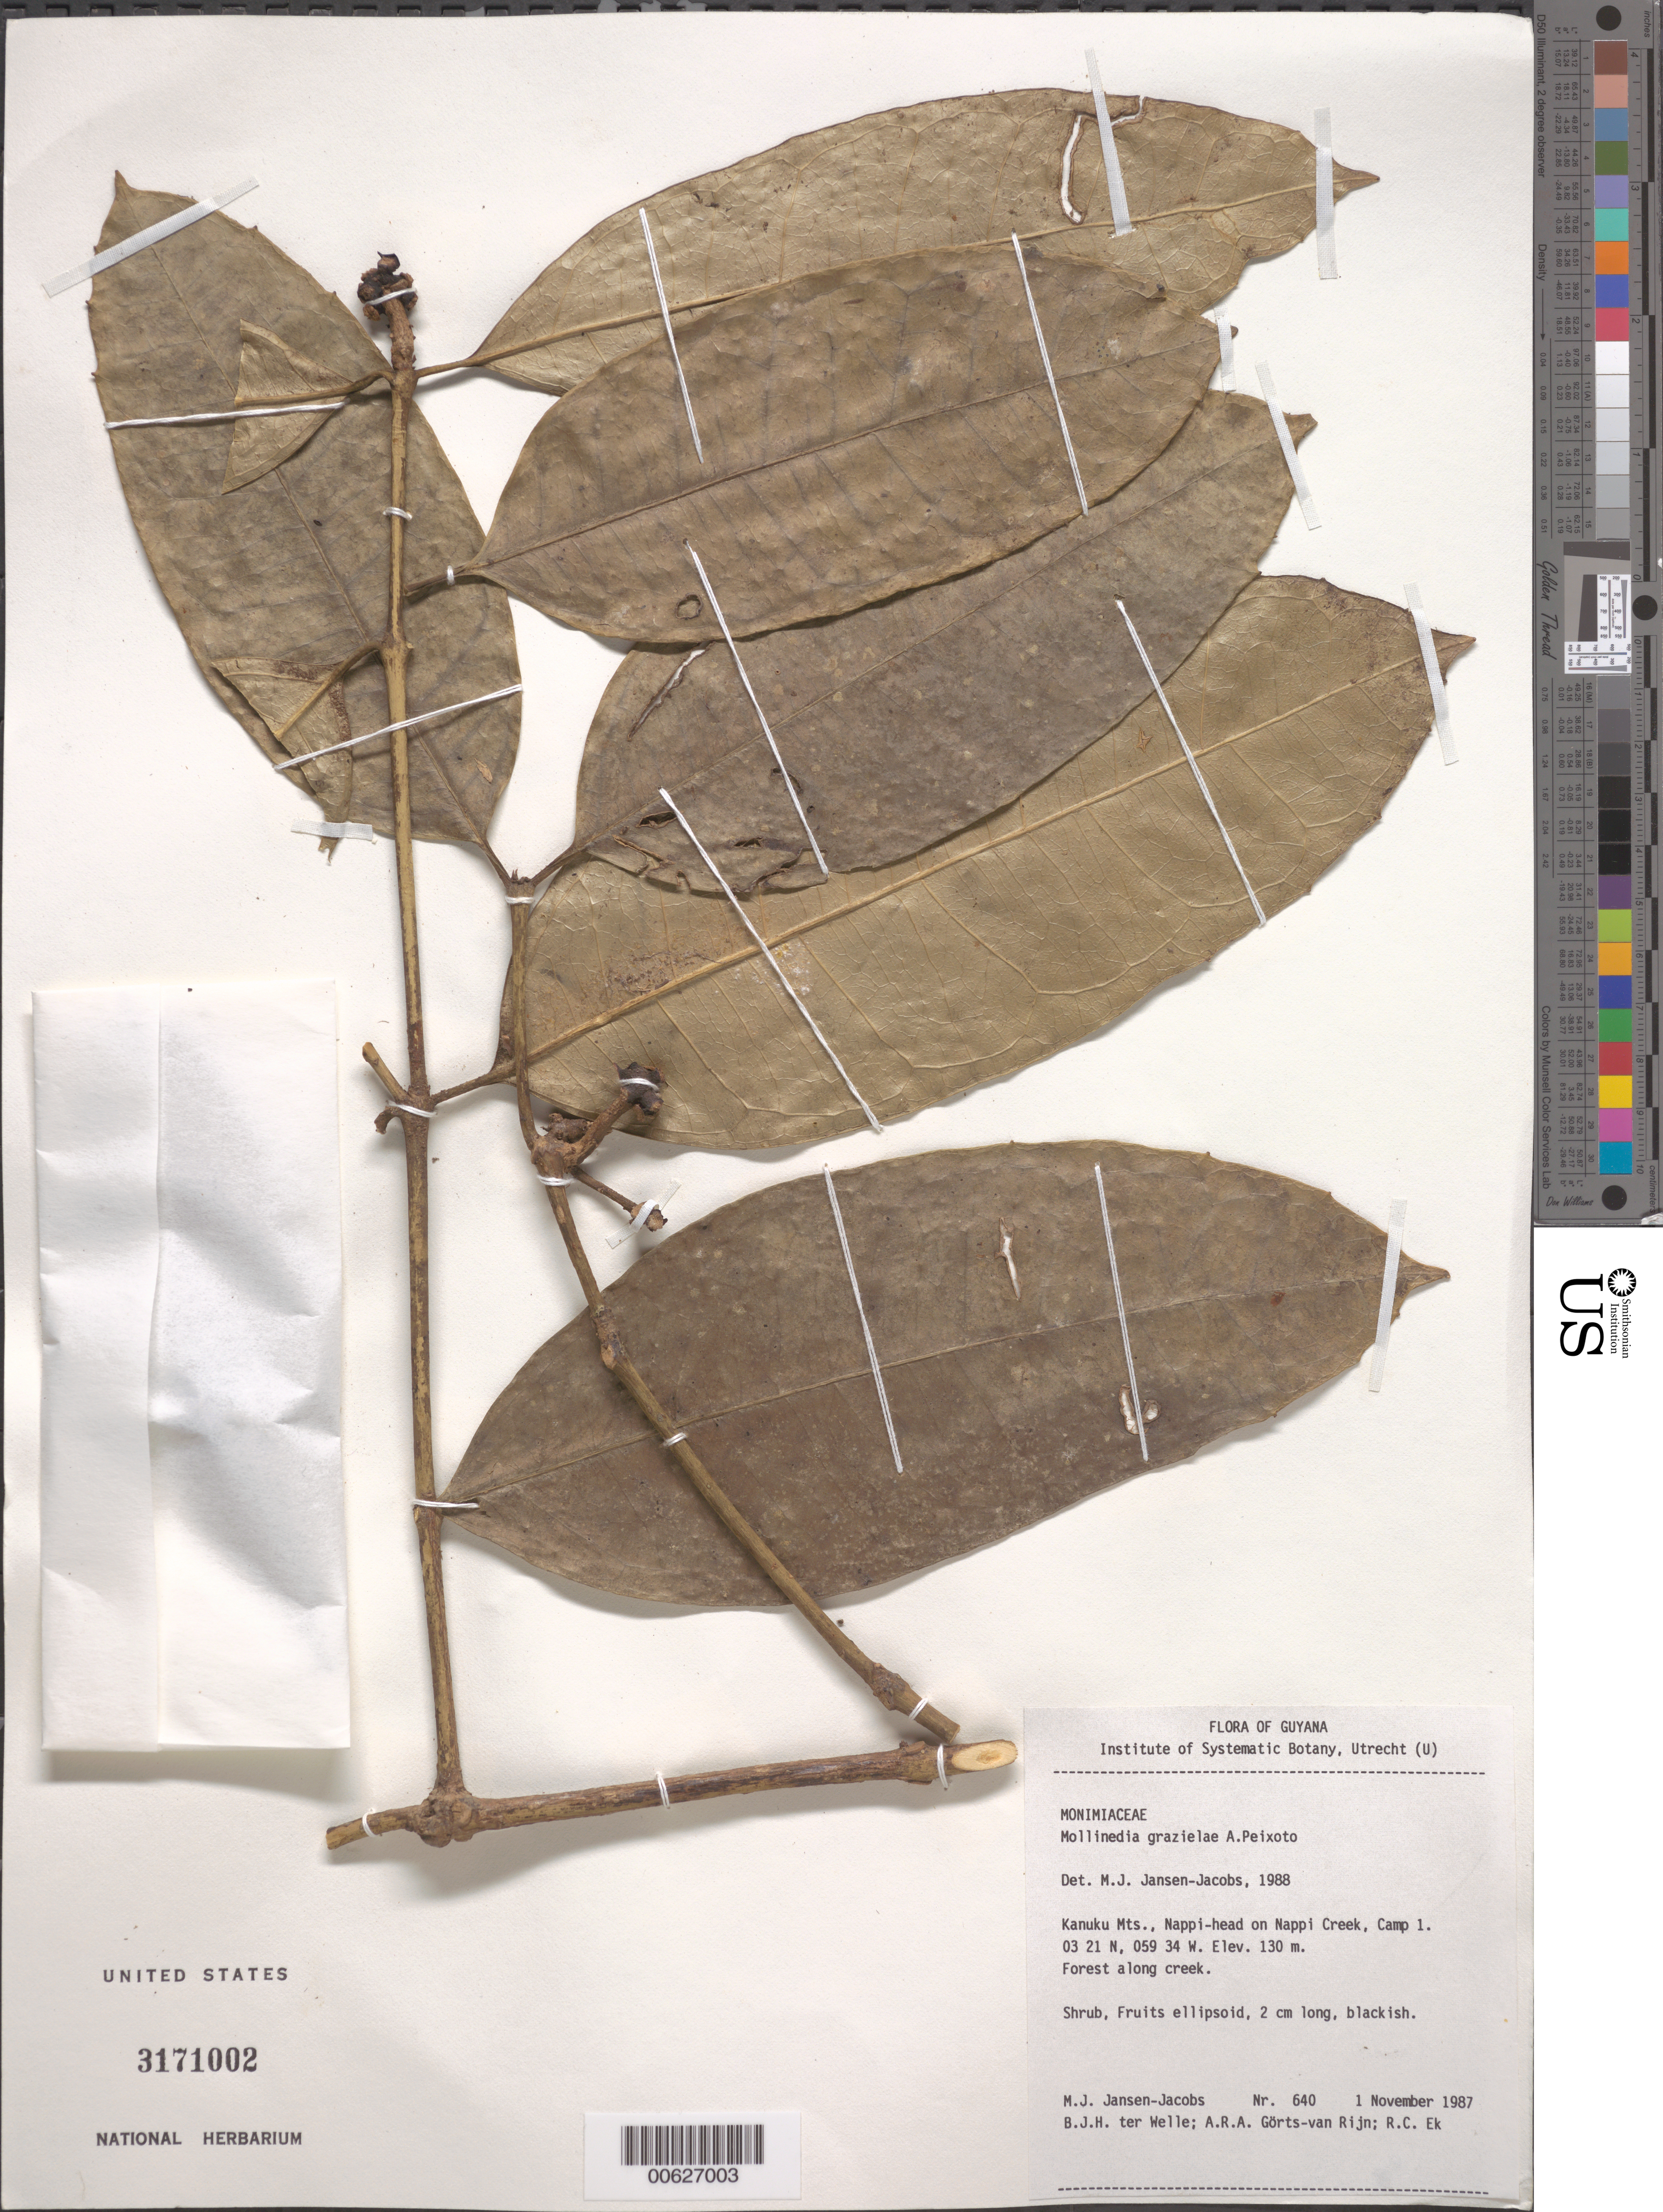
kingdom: Plantae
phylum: Tracheophyta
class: Magnoliopsida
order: Laurales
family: Monimiaceae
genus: Mollinedia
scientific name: Mollinedia grazielae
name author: Peixoto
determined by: Jansen-Jacobs, M. J., (U), Nationaal Herbarium Nederland, Utrecht University branch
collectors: M. J. Jansen-Jacobs, B. Welle, A. .R. A. Görts-van Rijn & R. C. Ek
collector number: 640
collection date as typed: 1-Nov-87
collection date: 1987-11-01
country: Guyana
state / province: U. Takutu-U. Essequibo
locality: Kanuku Mts., Nappi-head on Nappi Creek, camp 1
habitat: Forest along creek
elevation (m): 130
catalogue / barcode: US 3171002